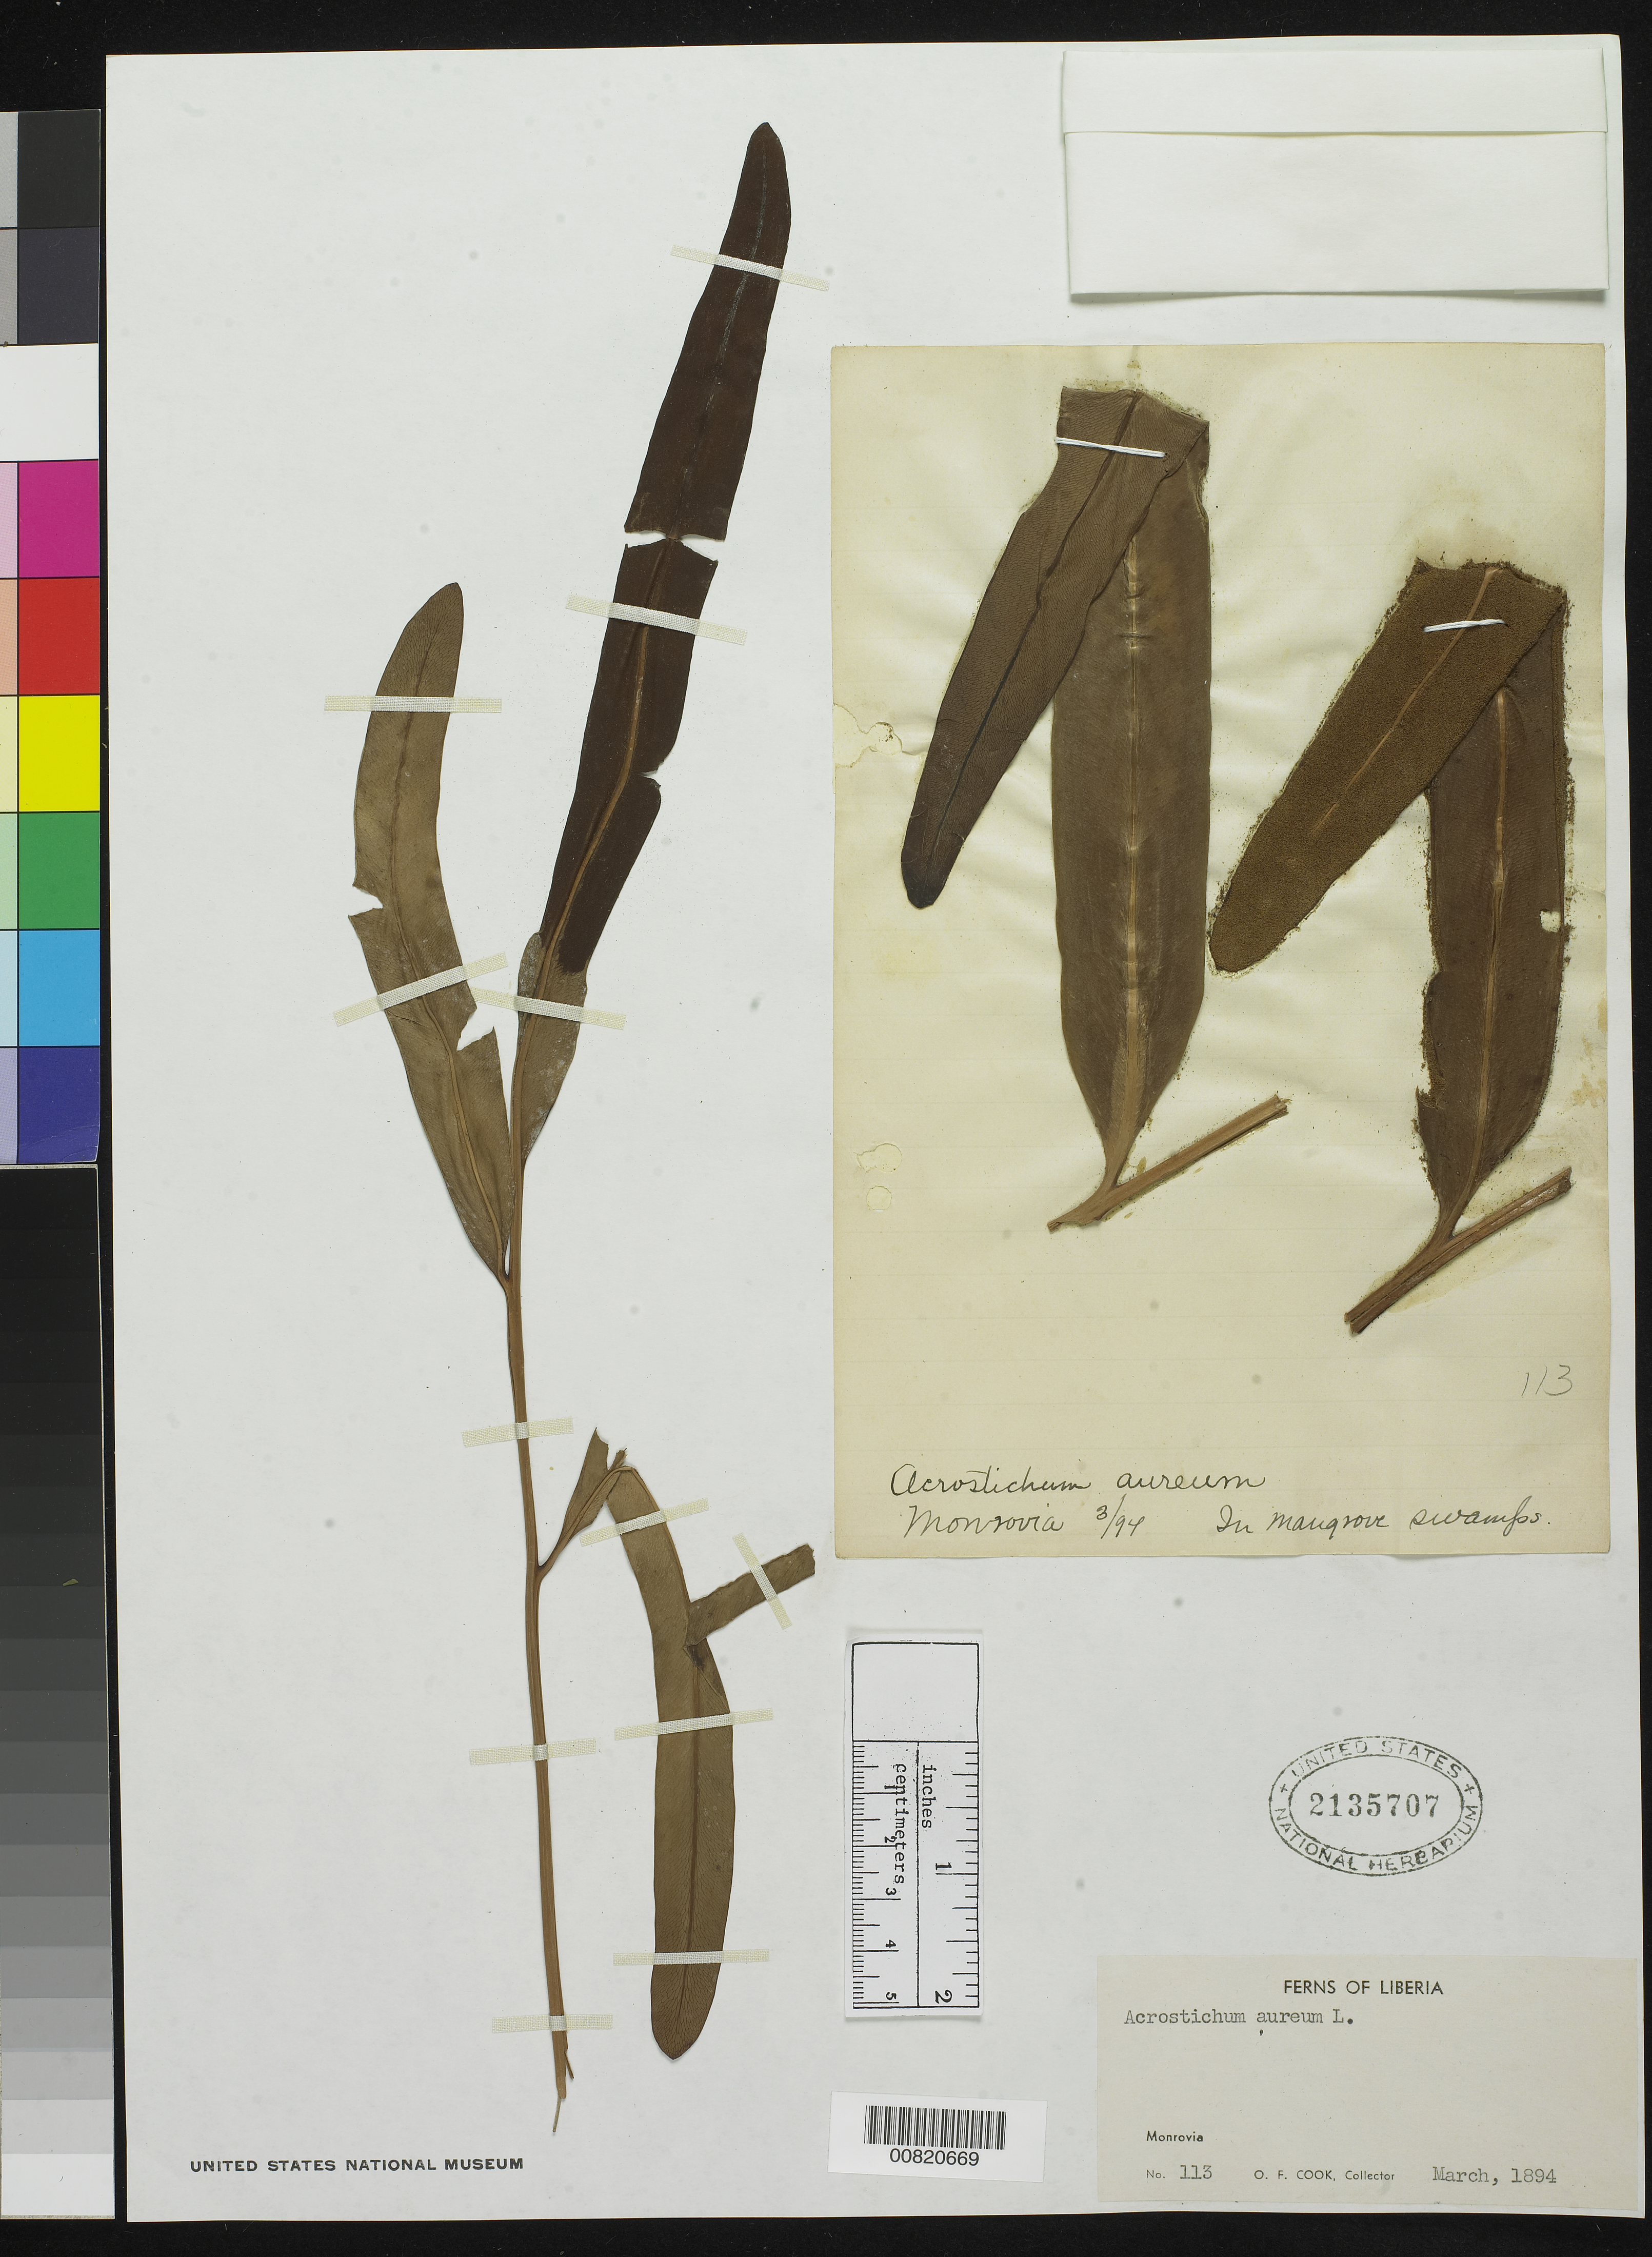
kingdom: Plantae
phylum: Tracheophyta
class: Polypodiopsida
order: Polypodiales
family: Pteridaceae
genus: Acrostichum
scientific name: Acrostichum aureum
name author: L.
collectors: O. F. Cook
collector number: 113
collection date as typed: Mar 1894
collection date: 1894-03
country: Liberia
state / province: Montserrado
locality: Monrovia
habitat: mangrove swamps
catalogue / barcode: US 2135707